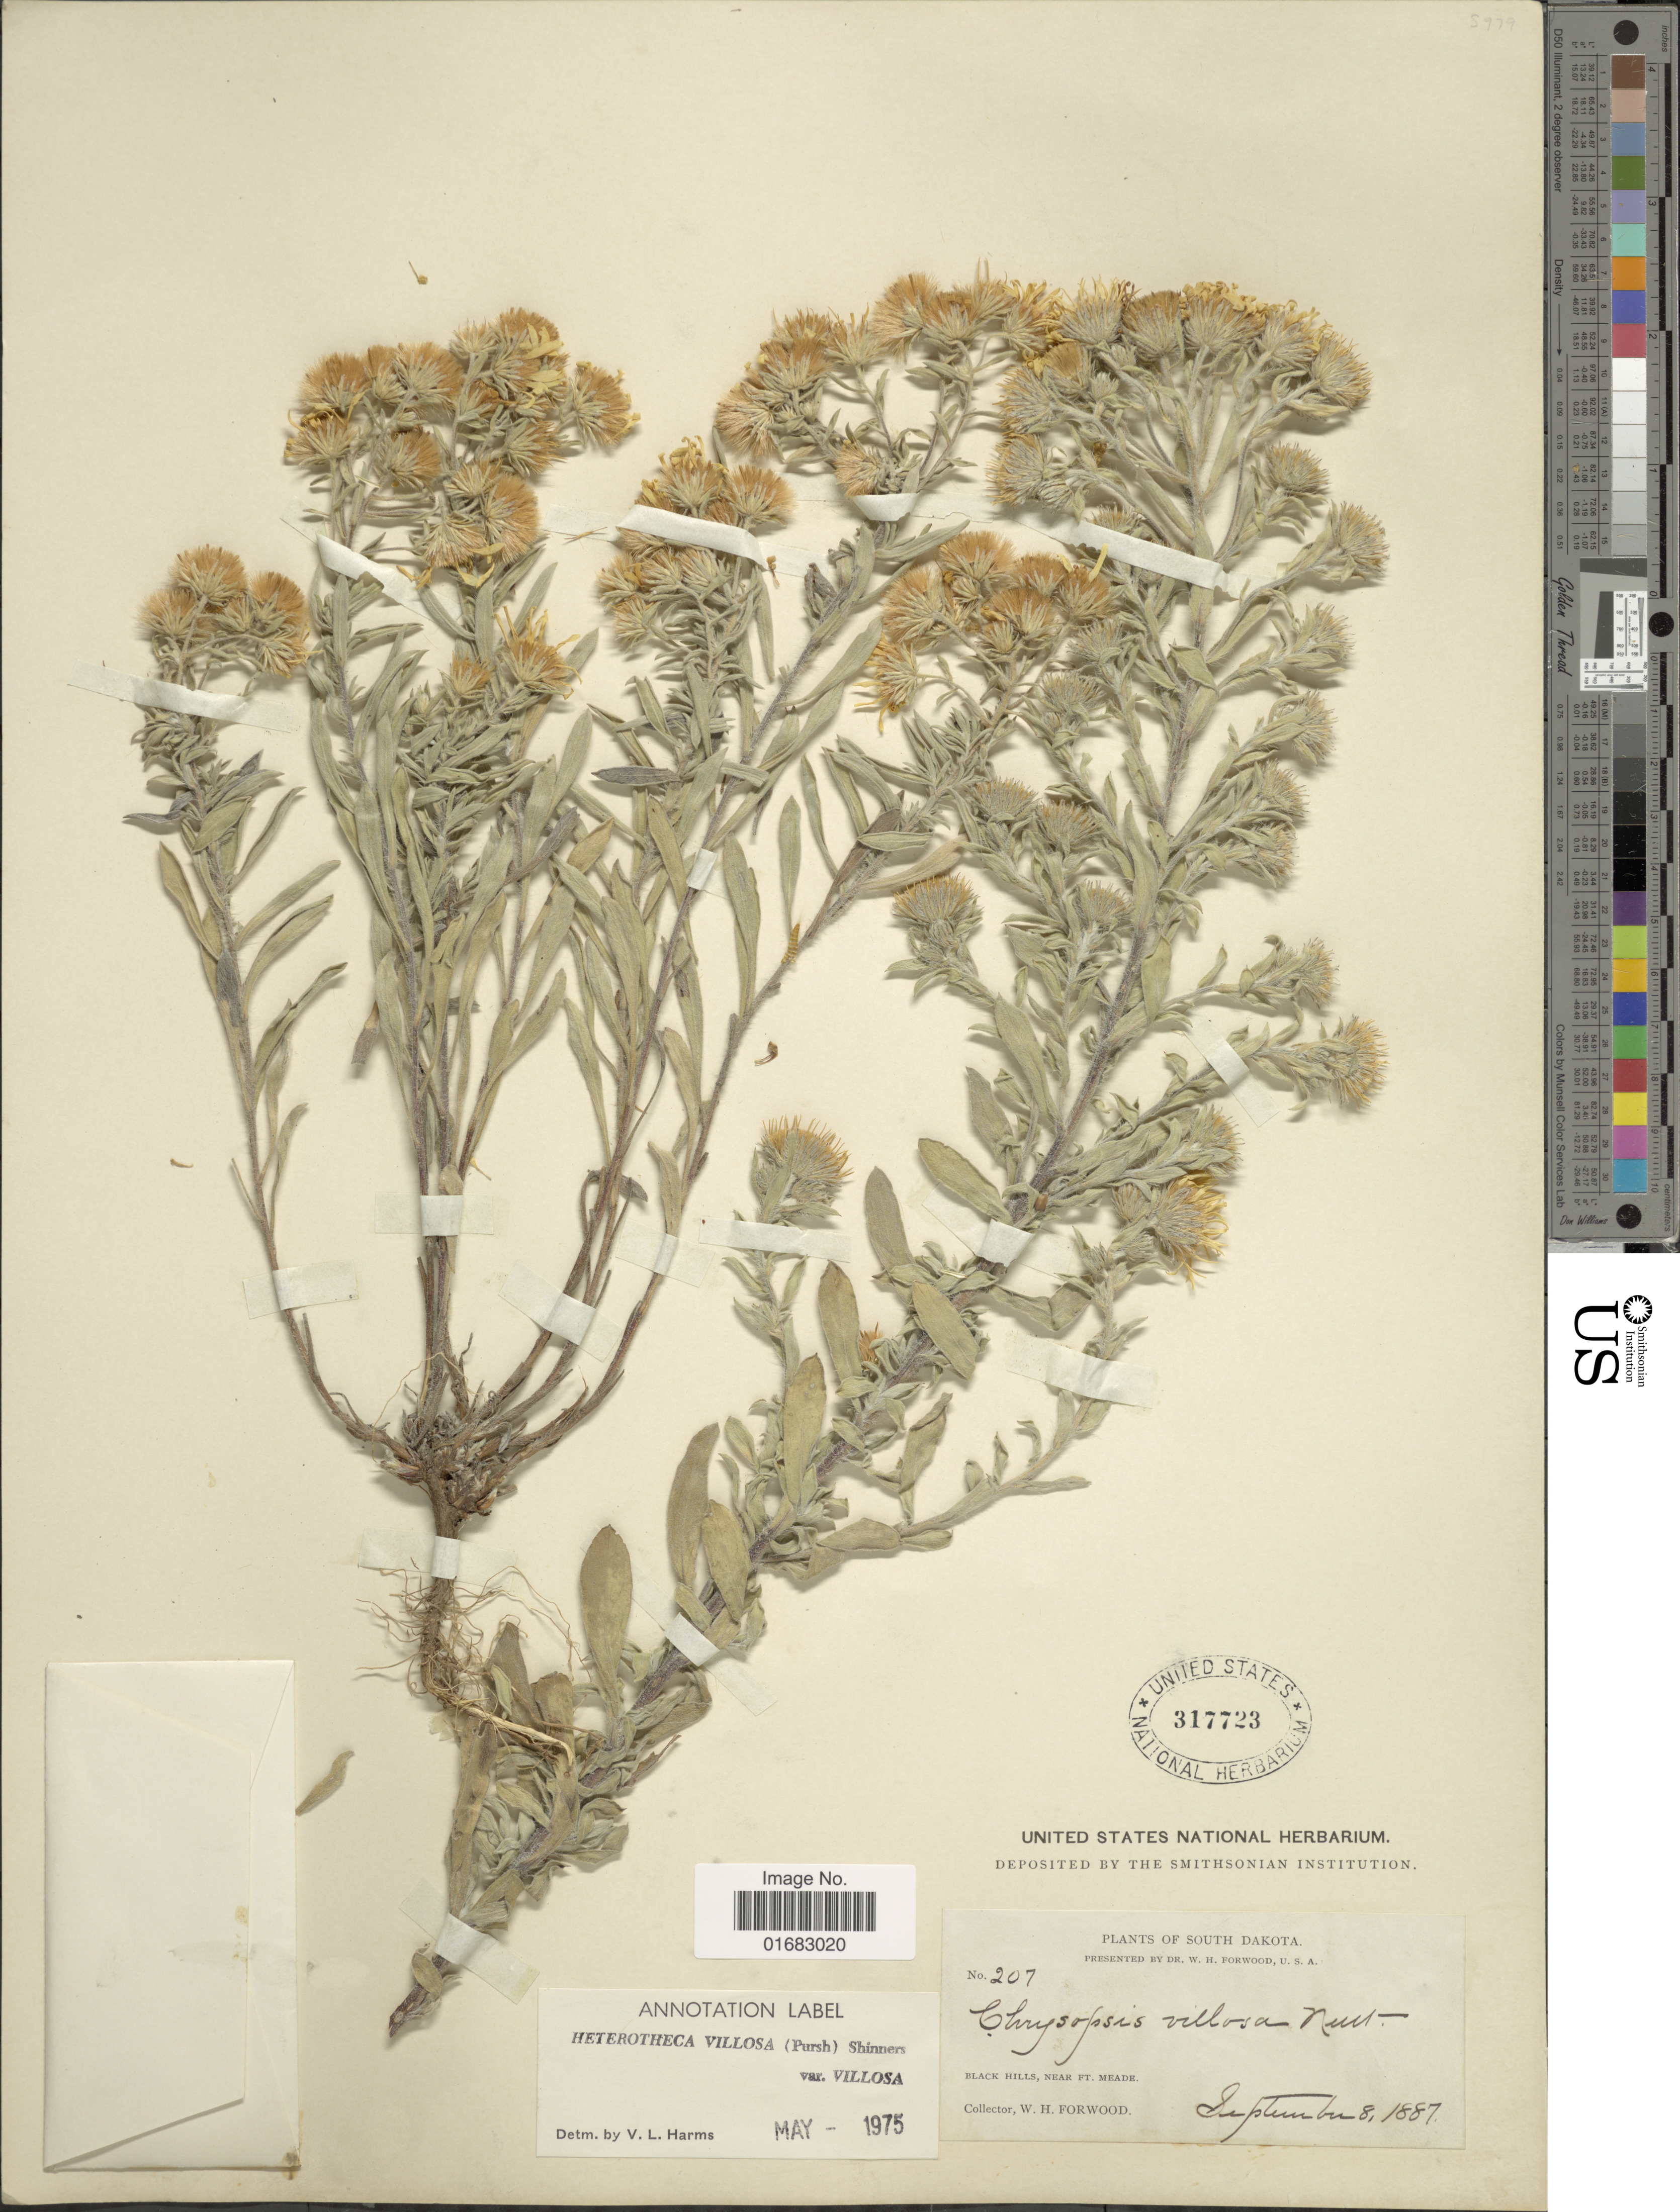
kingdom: Plantae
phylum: Tracheophyta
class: Magnoliopsida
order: Asterales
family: Asteraceae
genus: Heterotheca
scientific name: Heterotheca villosa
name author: (Pursh) Shinners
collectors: W. Forwood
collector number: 207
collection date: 1887-09-08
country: United States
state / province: South Dakota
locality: Black Hills, near Ft. Meade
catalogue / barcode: US 317723